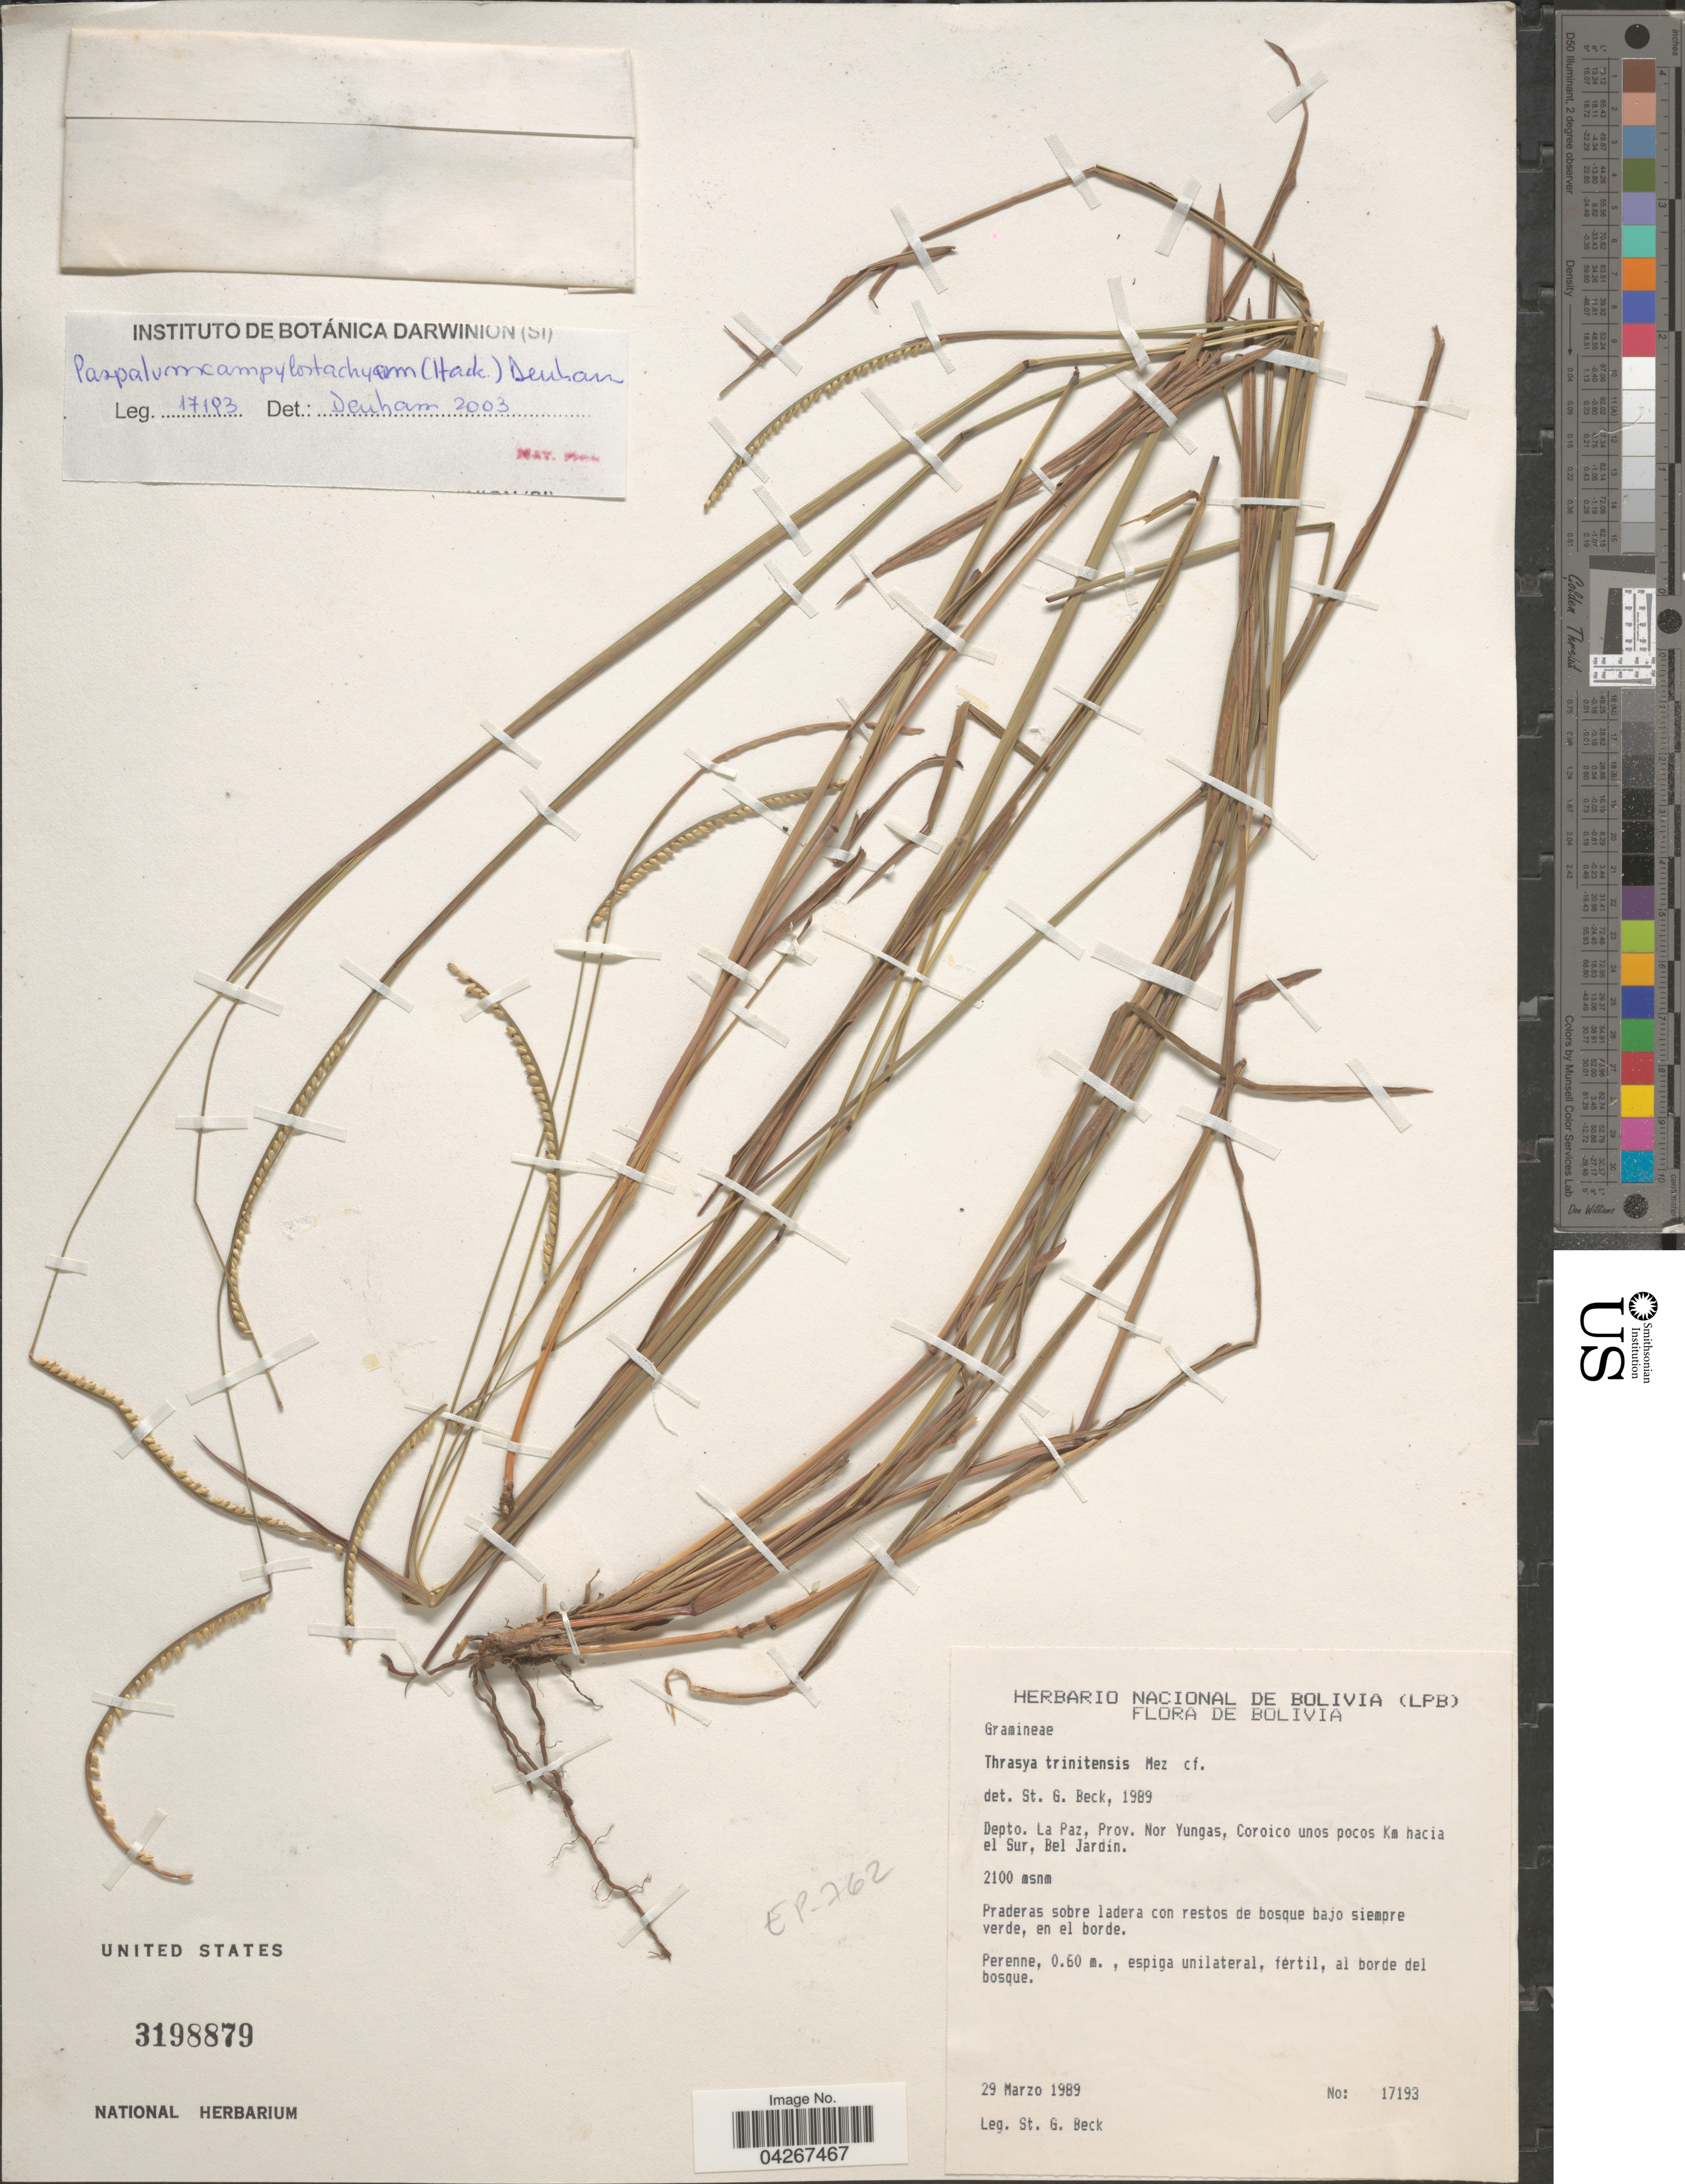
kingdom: Plantae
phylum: Tracheophyta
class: Liliopsida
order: Poales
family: Poaceae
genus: Paspalum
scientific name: Paspalum campylostachyum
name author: (Hack.) S. Denham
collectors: S. G. Beck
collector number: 17193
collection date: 1989-03-29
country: Bolivia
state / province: La Paz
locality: Depto. La Paz, Prov. Nor Yungas, Coroico unos pocos Km hacia el Sur, Bel Jardín.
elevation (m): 2100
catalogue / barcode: US 3198879